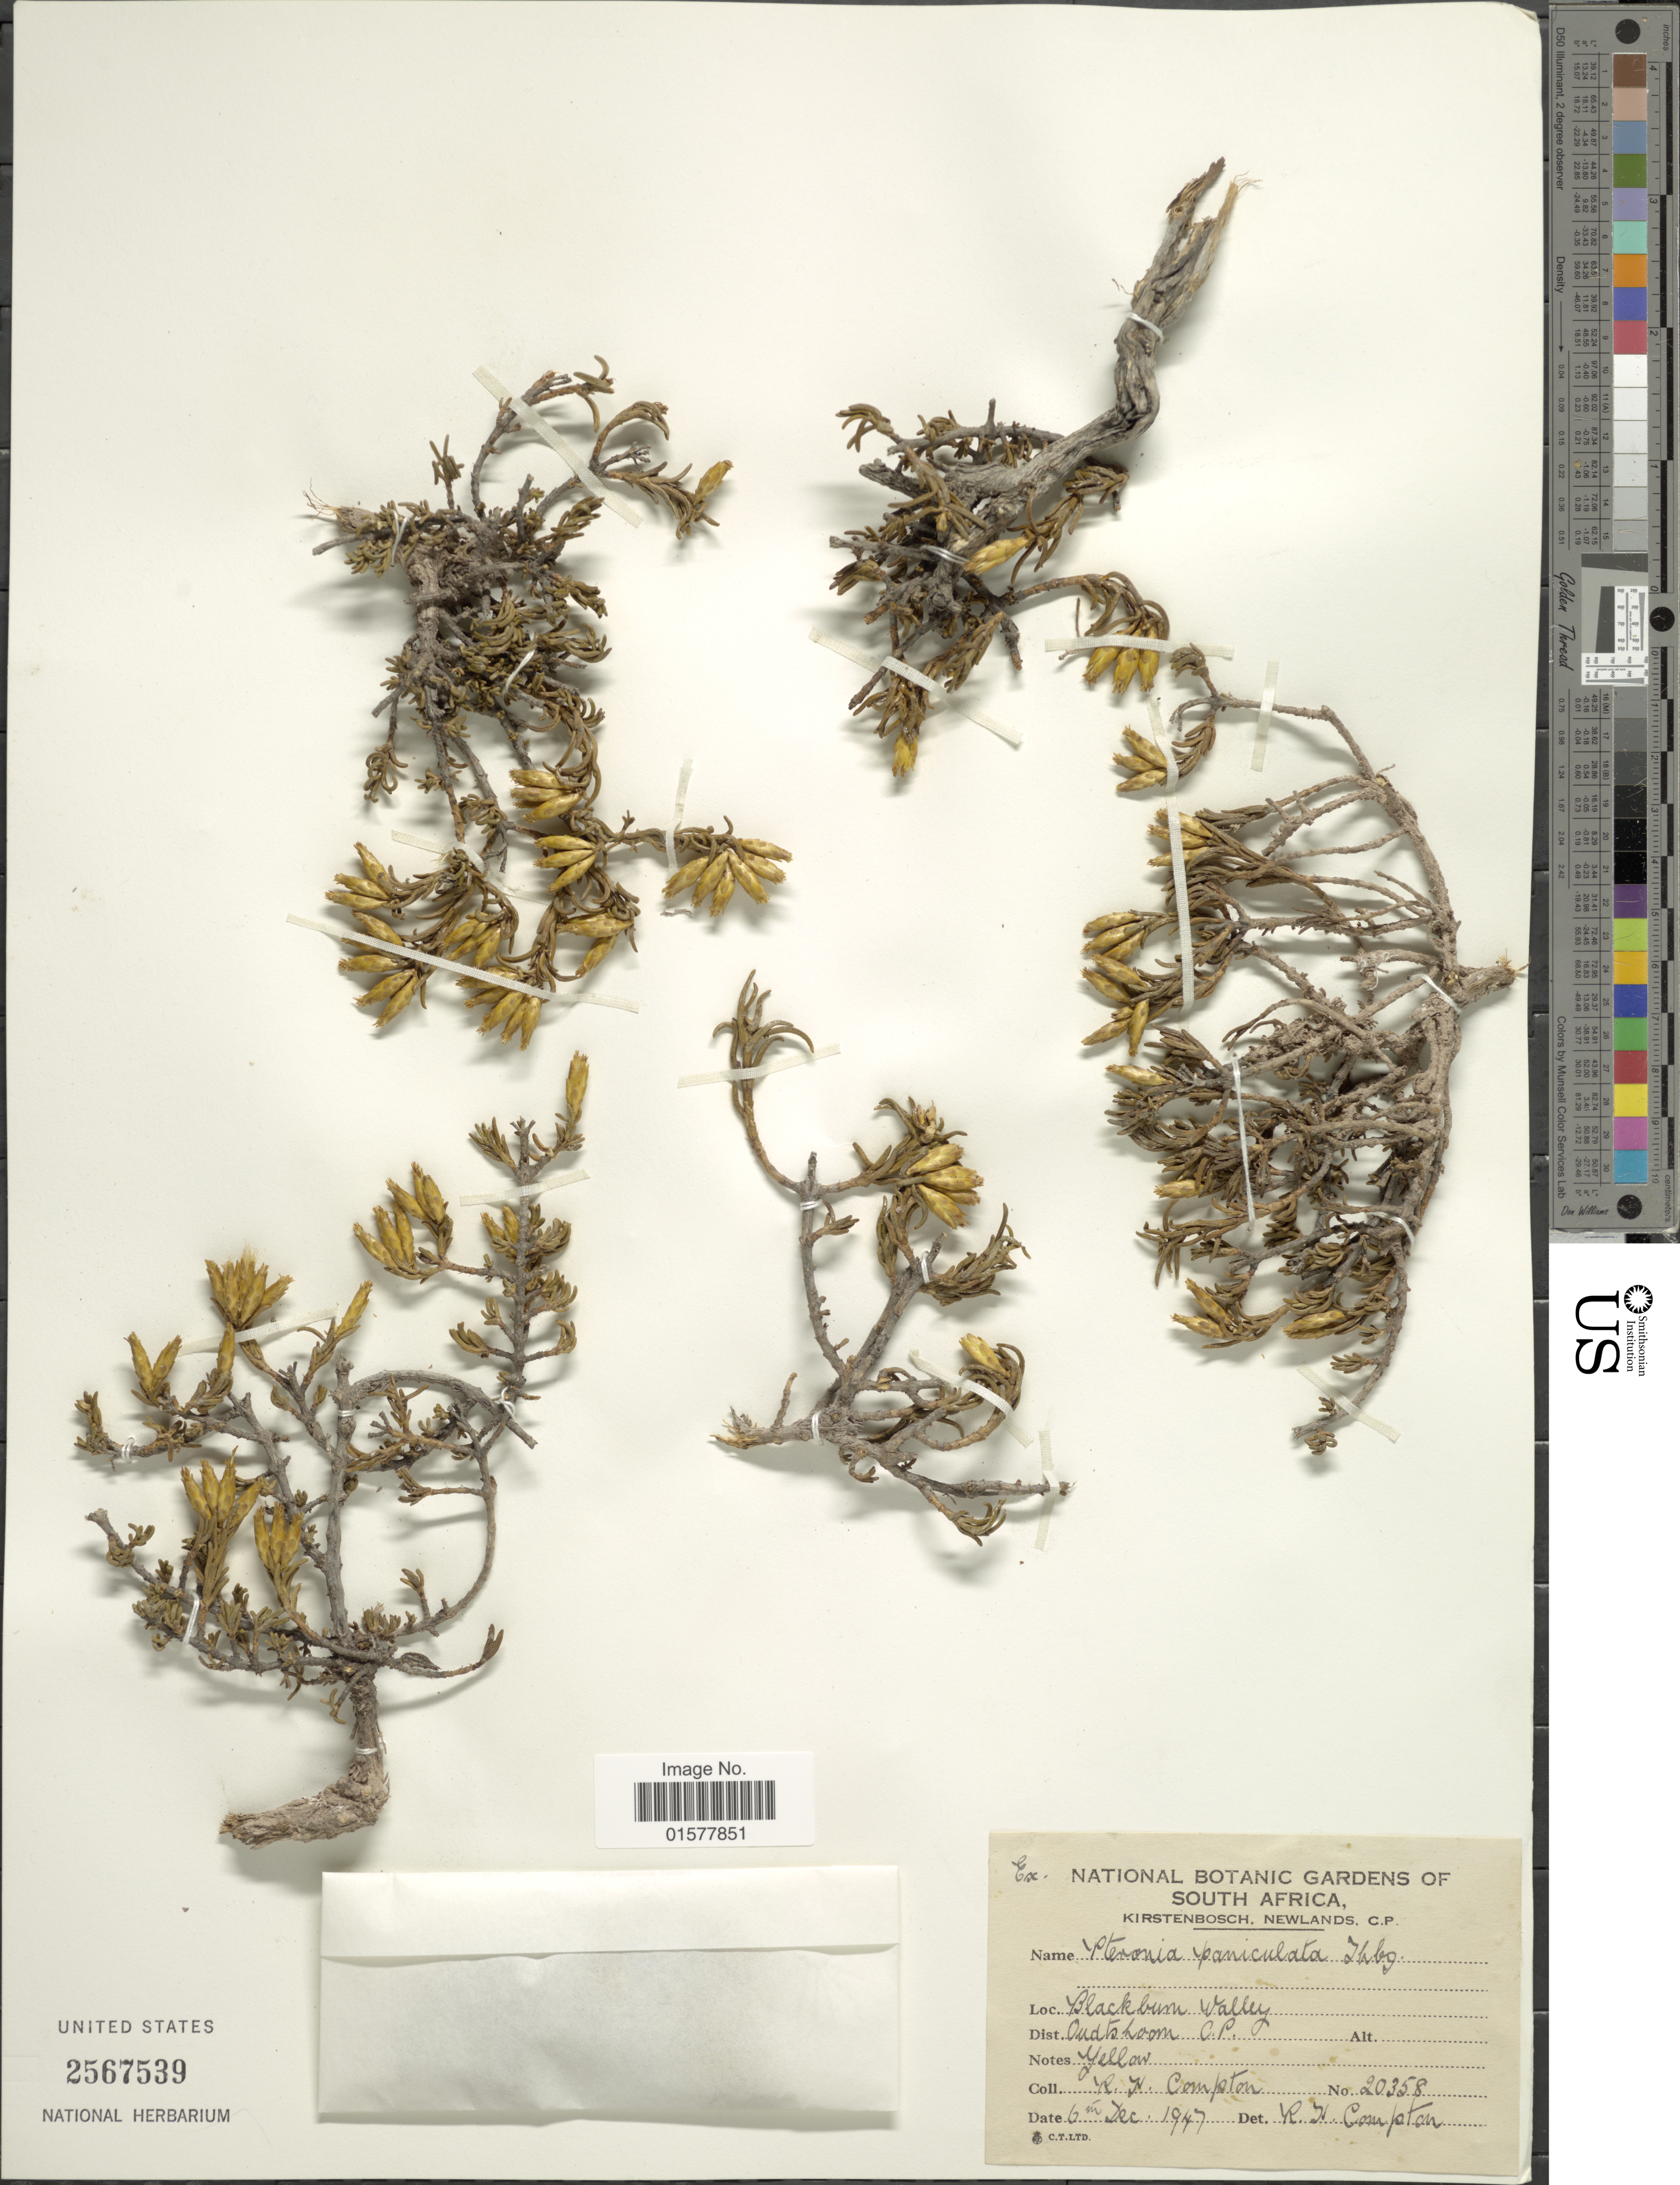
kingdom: Plantae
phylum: Tracheophyta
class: Magnoliopsida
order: Asterales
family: Asteraceae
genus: Pteronia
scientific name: Pteronia paniculata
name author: Thunb.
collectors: R. H. Compton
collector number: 20358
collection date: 1947-12-06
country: South Africa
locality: Kirstenbosch, Newlands C. P., Blackbum Valley, Dist. Oudshooml C. P.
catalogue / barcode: US 2567539